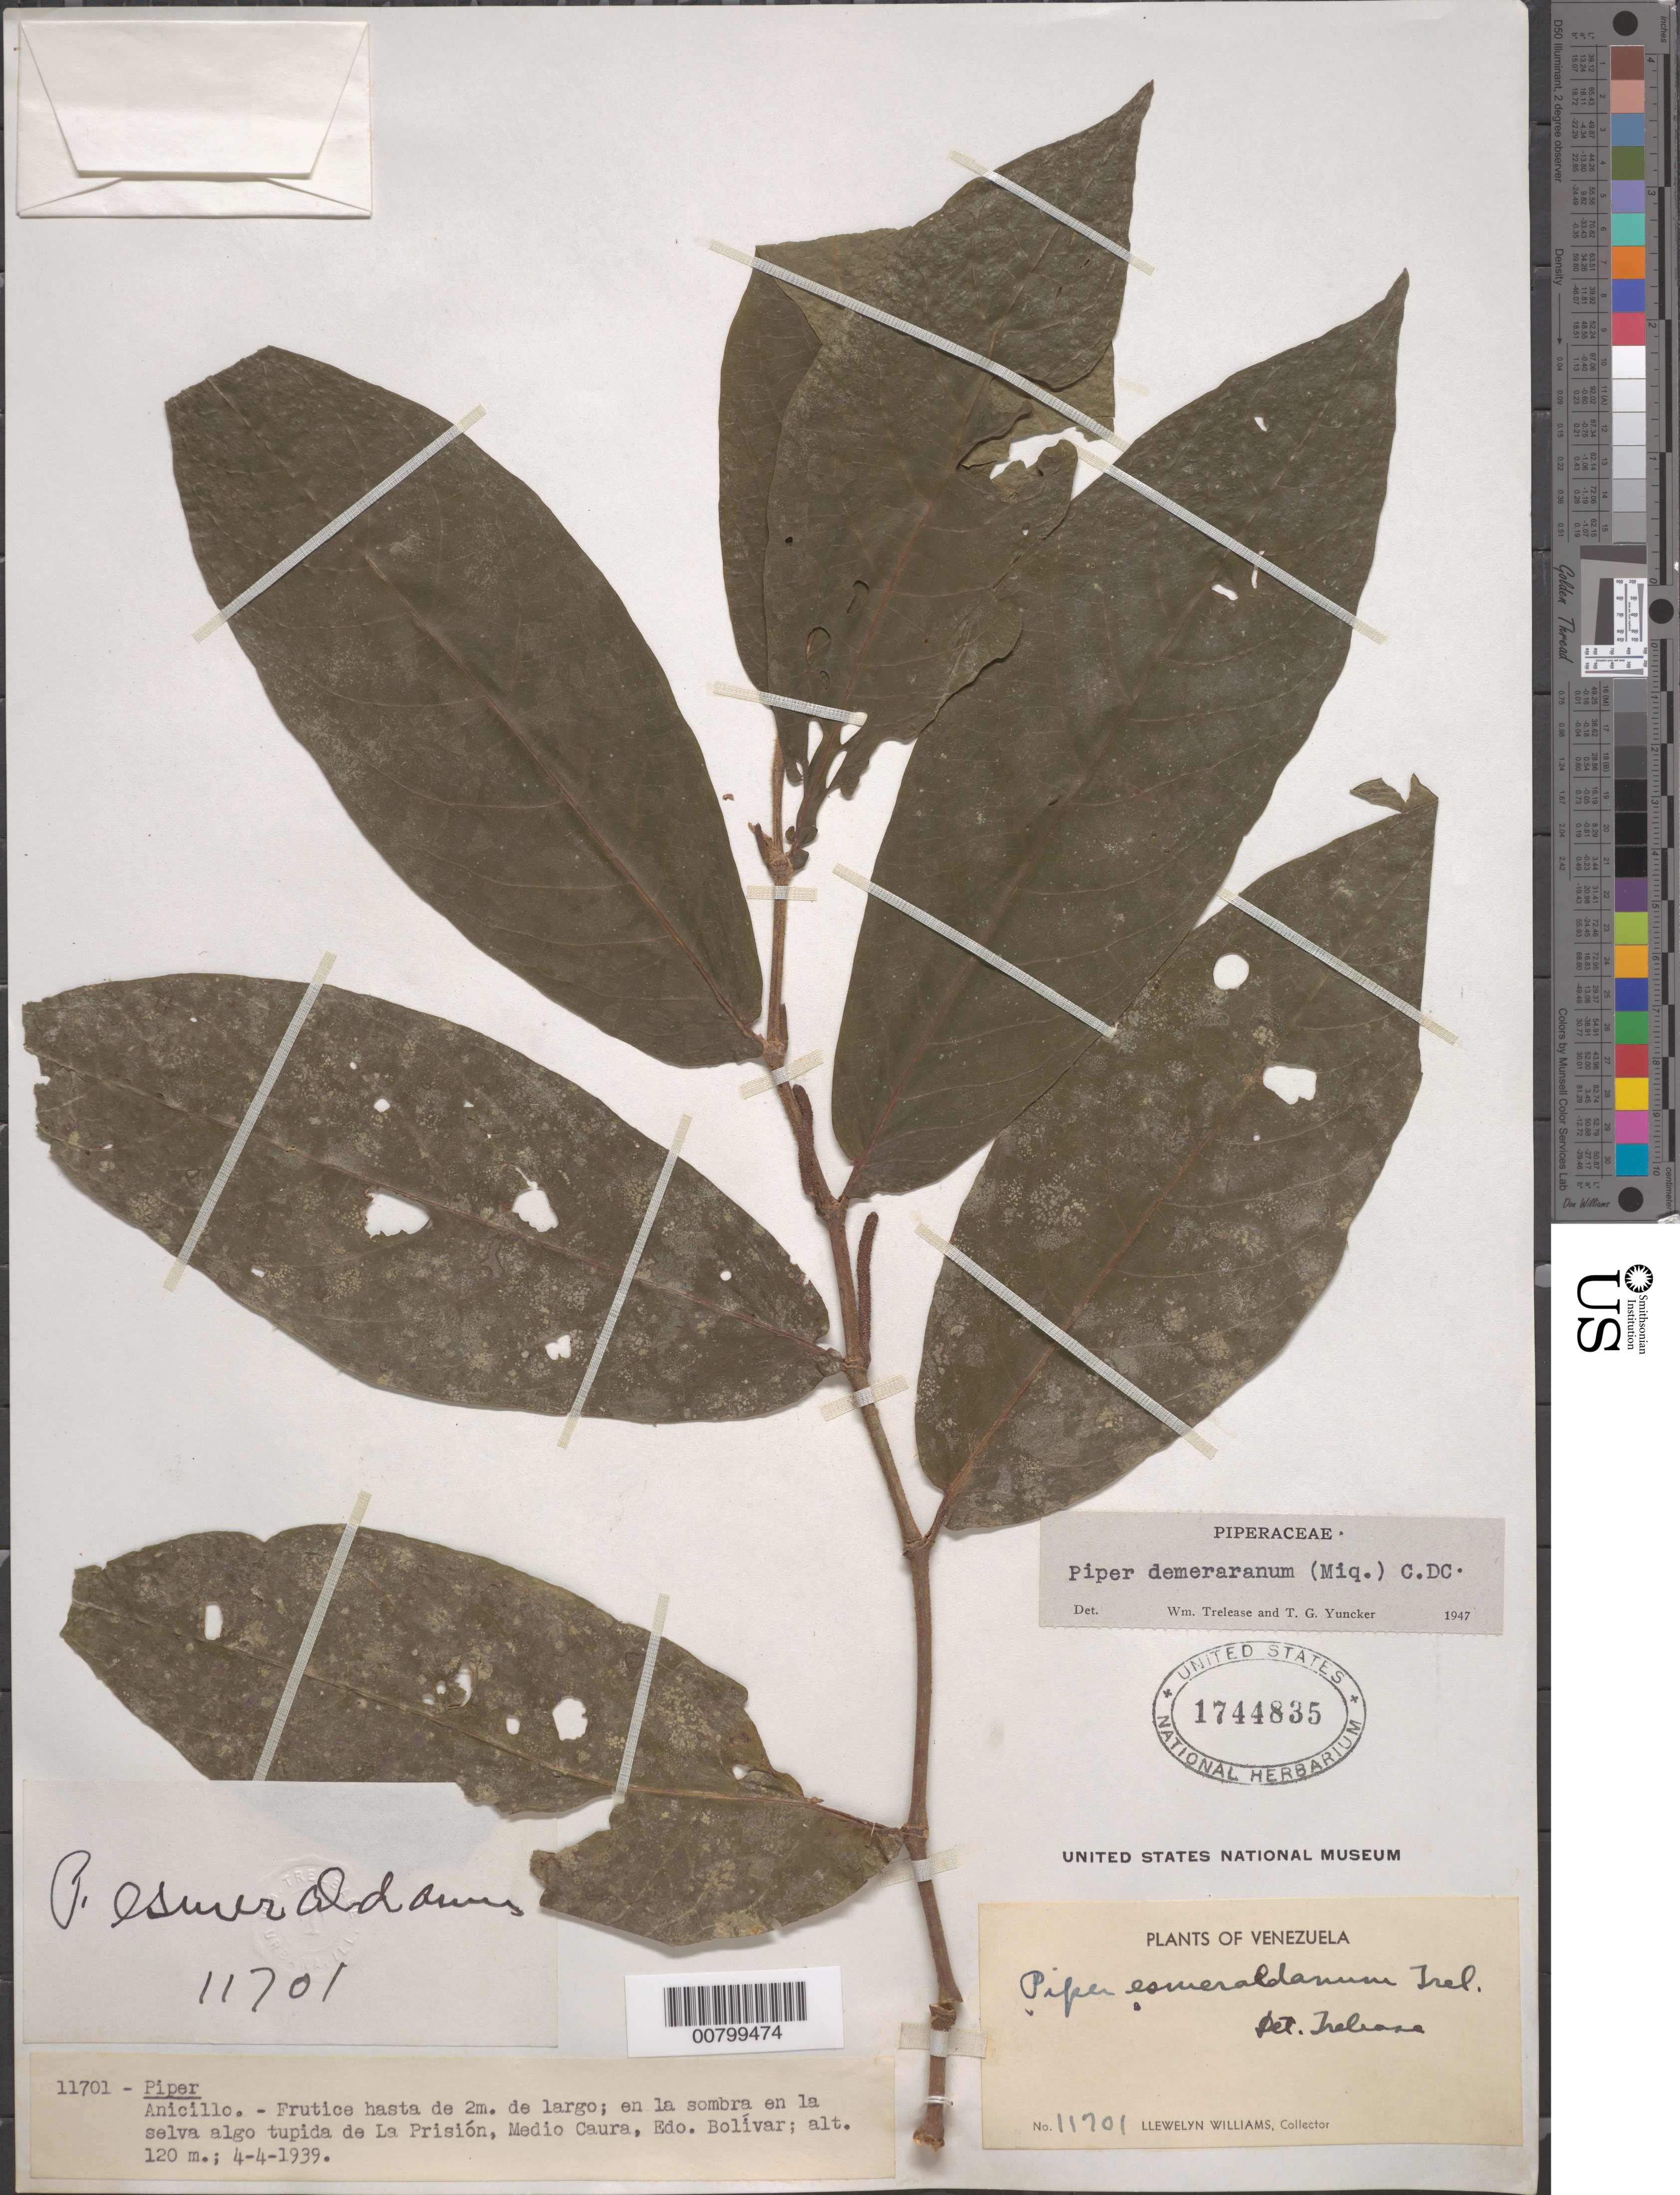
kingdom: Plantae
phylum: Tracheophyta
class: Magnoliopsida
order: Piperales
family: Piperaceae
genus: Piper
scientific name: Piper demeraranum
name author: (Miq.) C. DC.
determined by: Trelease, W.; Yuncker, T. G.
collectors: Ll. Williams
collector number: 11701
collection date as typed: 4-Apr-39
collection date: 1939-04-04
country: Venezuela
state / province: Bolívar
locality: La Prisión, Medio Caura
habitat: Sombra en la selva algo tupida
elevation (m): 120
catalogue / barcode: US 1744835